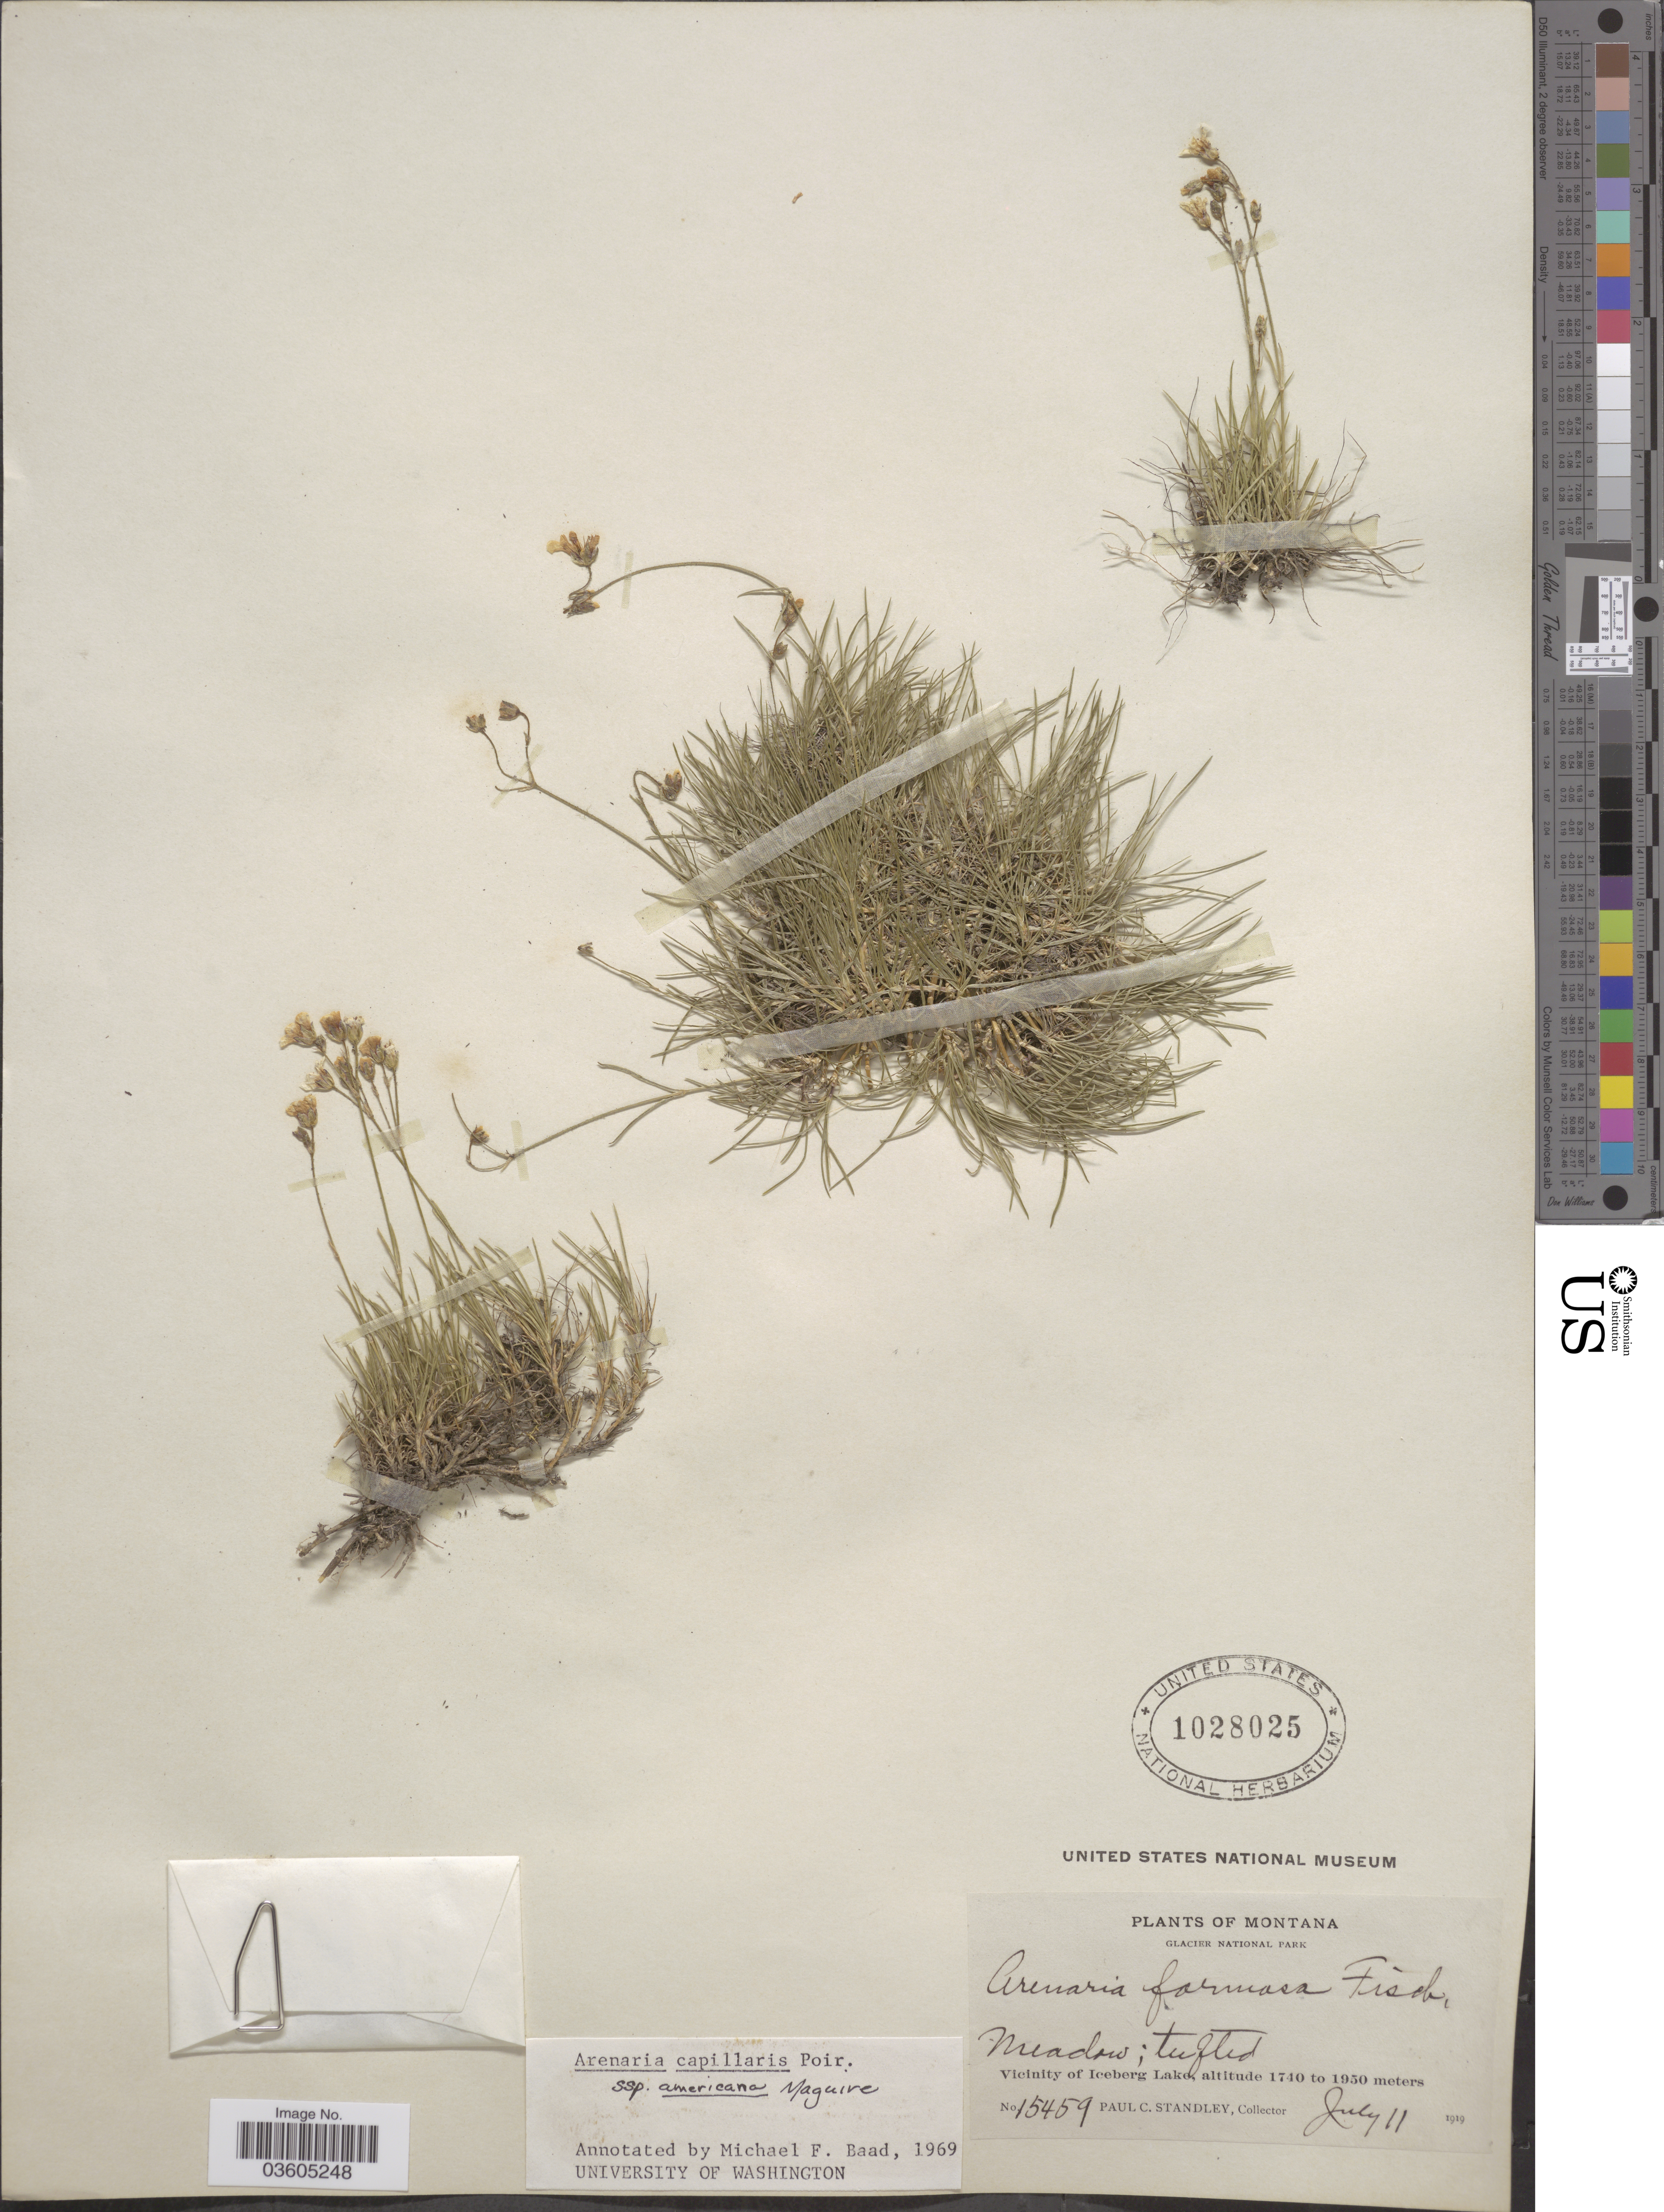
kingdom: Plantae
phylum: Tracheophyta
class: Magnoliopsida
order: Caryophyllales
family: Caryophyllaceae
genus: Eremogone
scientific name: Eremogone capillaris var. americana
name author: (Maguire) R.L. Hartm. & Rabeler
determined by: U.S. National Herbarium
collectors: P. C. Standley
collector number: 15459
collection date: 1919-07-11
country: United States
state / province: Montana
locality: Glacier National Park. Vicinity of Iceberg Lake.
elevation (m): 1740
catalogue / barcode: US 1028025